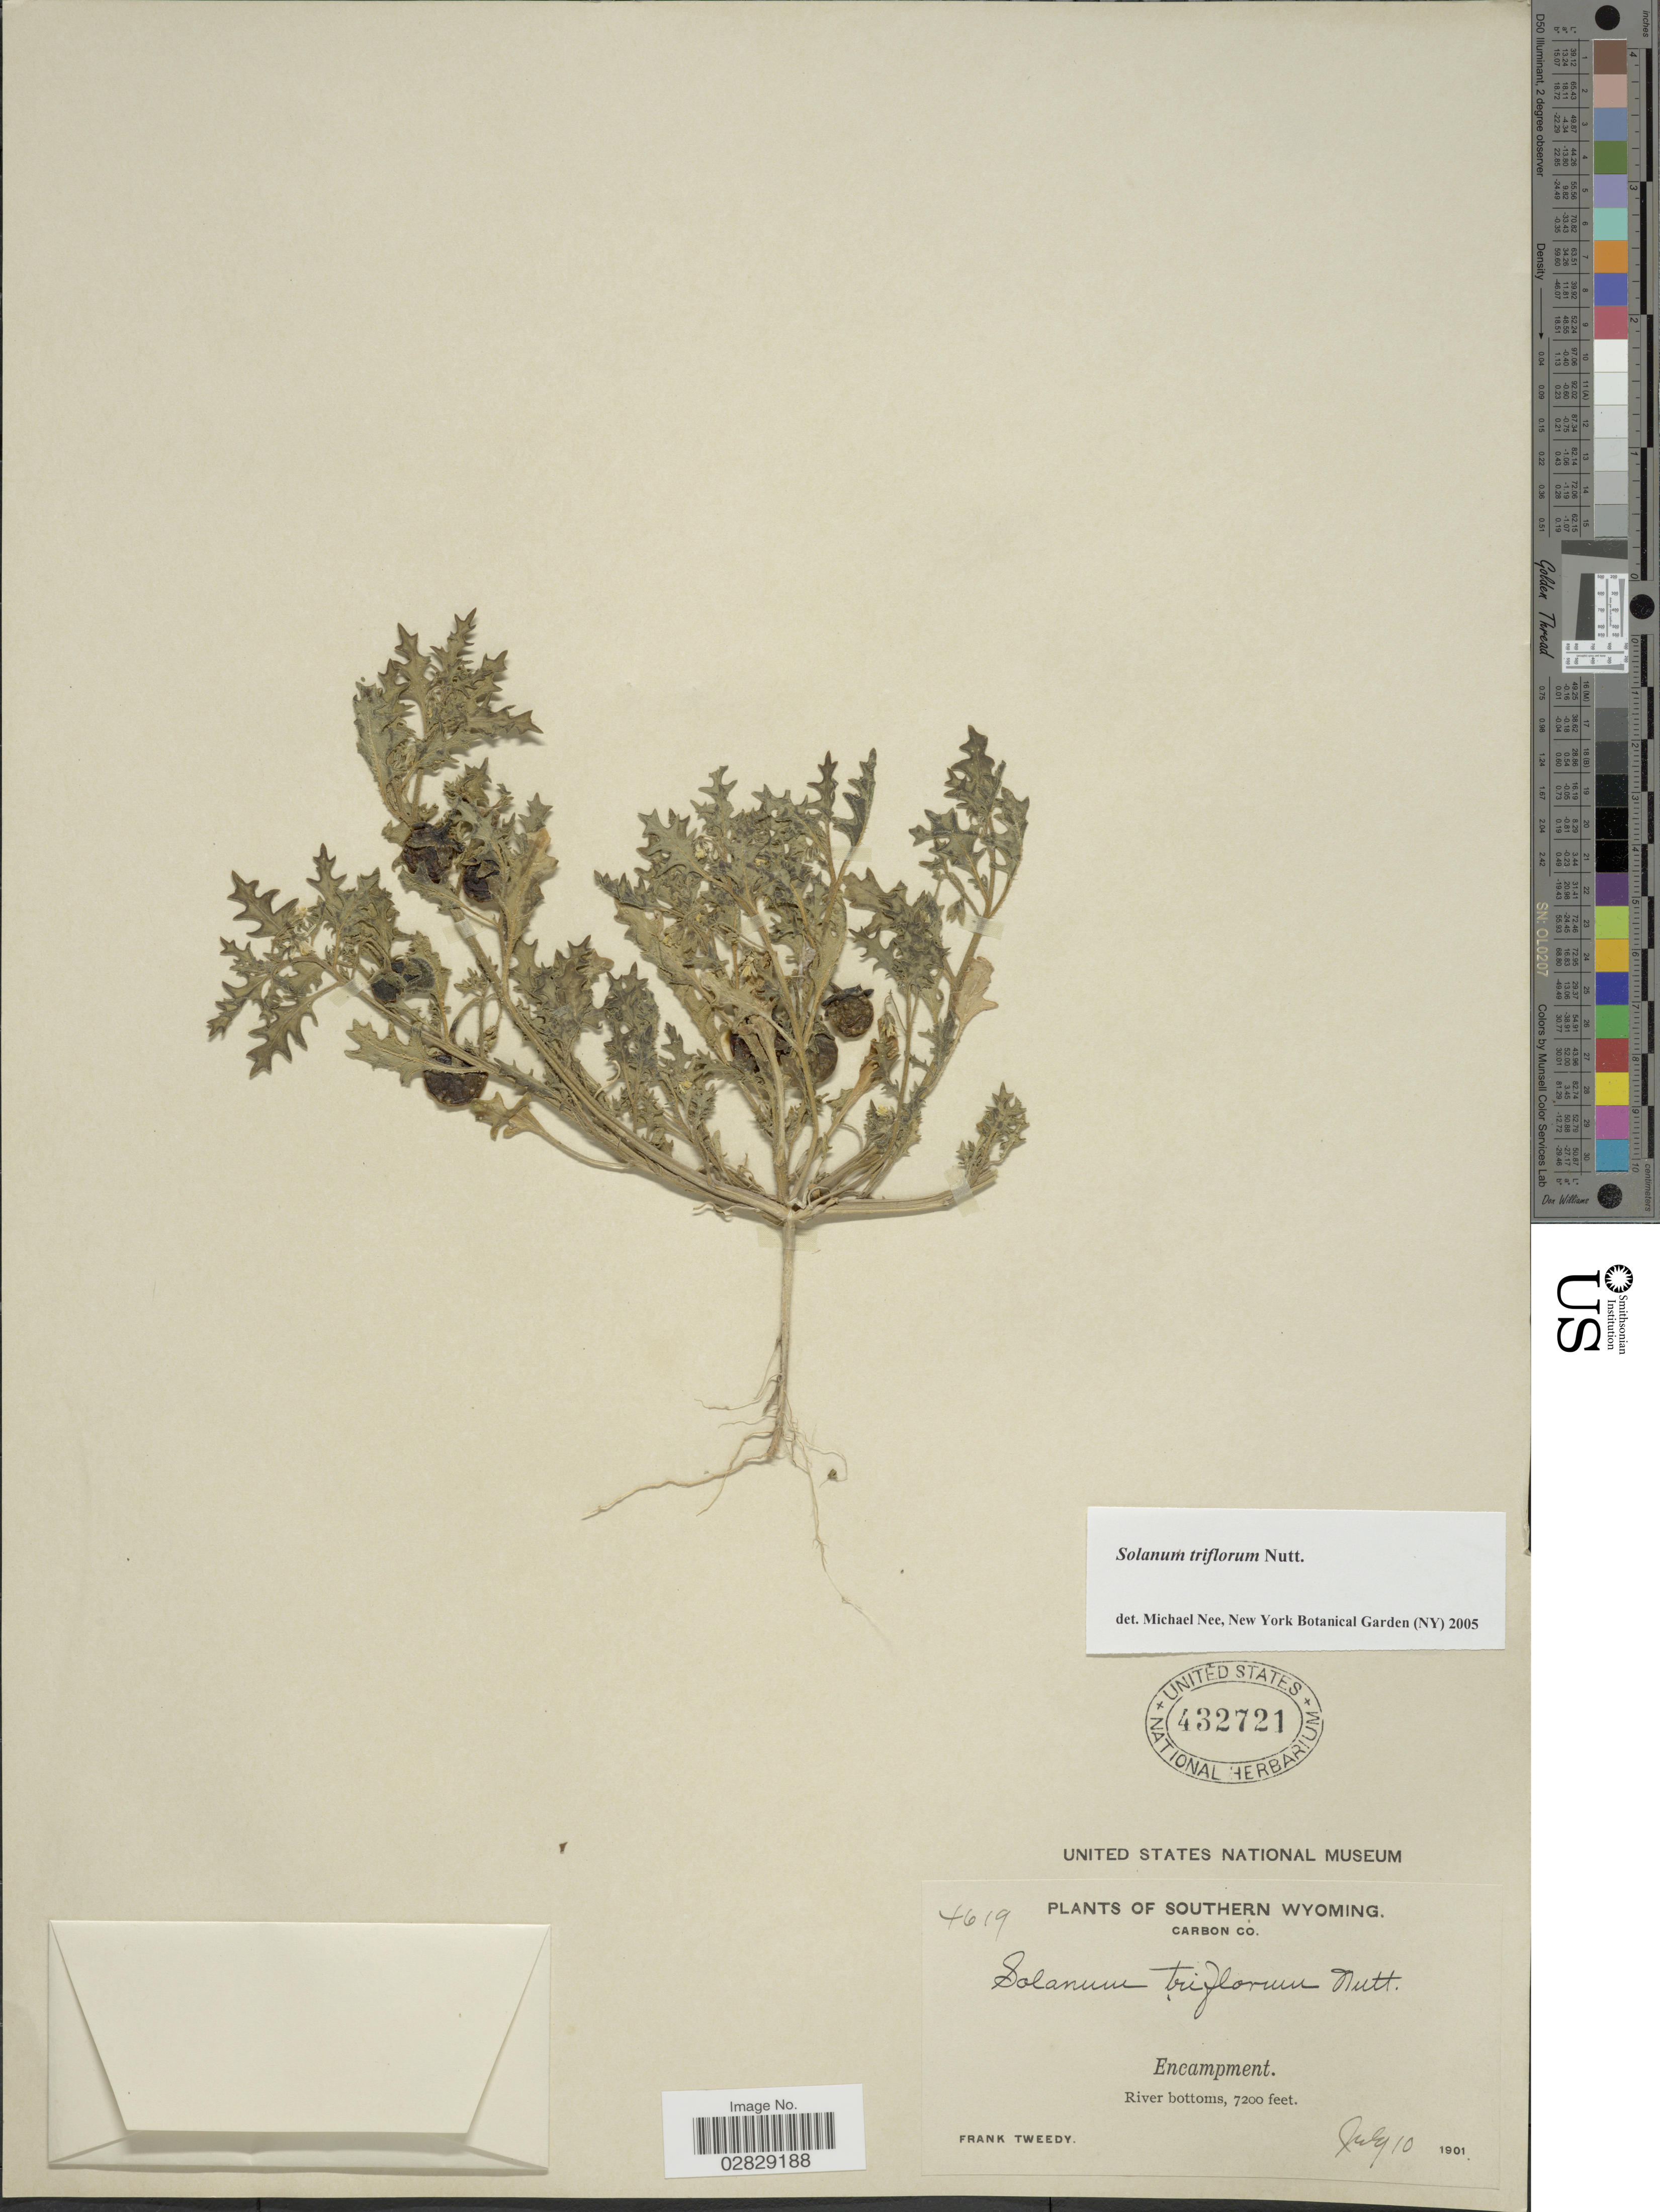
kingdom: Plantae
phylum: Tracheophyta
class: Magnoliopsida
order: Solanales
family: Solanaceae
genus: Solanum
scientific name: Solanum triflorum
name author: Nutt.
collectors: F. Tweedy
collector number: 4619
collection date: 1901-07-10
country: United States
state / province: Wyoming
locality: Southern Wyoming. Carbon Co. Encampment. River bottoms.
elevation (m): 2195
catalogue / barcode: US 432721